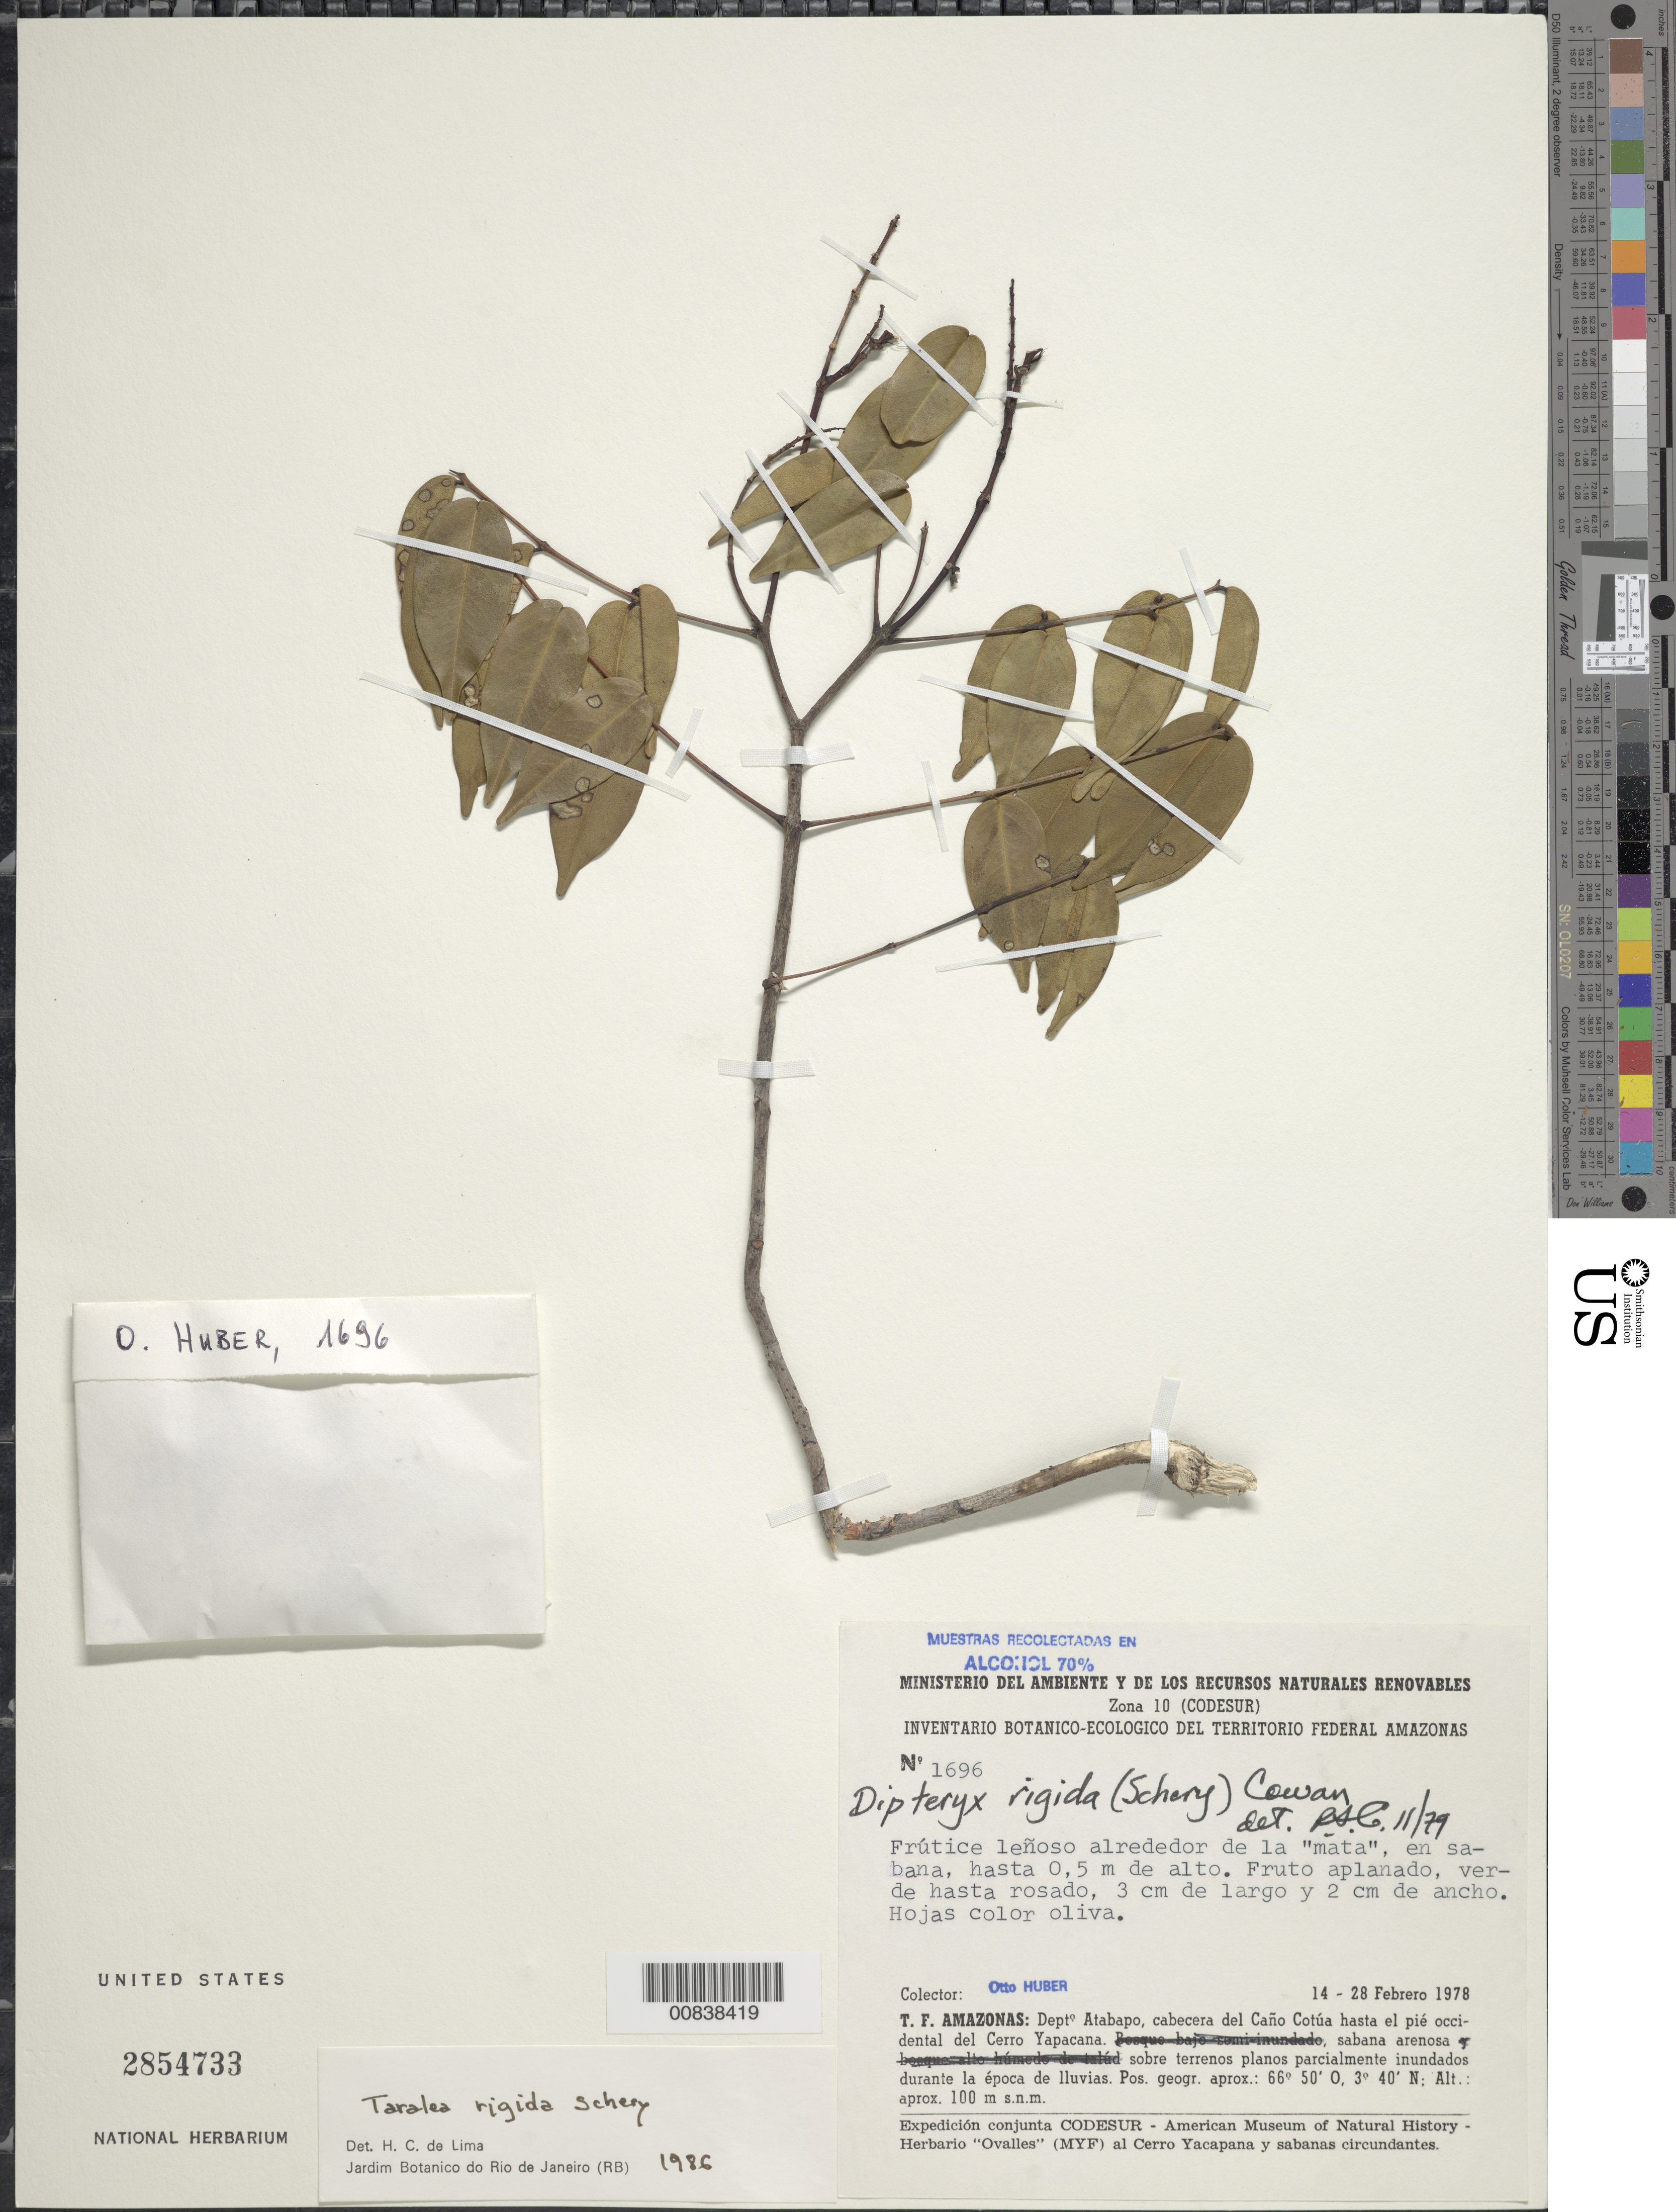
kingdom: Plantae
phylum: Tracheophyta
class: Magnoliopsida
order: Fabales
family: Fabaceae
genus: Taralea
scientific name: Taralea rigida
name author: Schery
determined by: Lima, H. C. de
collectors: O. Huber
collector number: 1696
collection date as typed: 14-Feb-78 to 28-Feb-78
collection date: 1978-02-14/1978-02-28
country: Venezuela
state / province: Amazonas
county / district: Atabapo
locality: Caño Cotúa hasta el pié occidental del Cerro Yapacána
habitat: Sabana arenosa sobre terrenos planos parcialmente inundados durante la epoca del lluvias; en sabana, alrededore de la "mata"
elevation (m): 100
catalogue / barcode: US 2854733